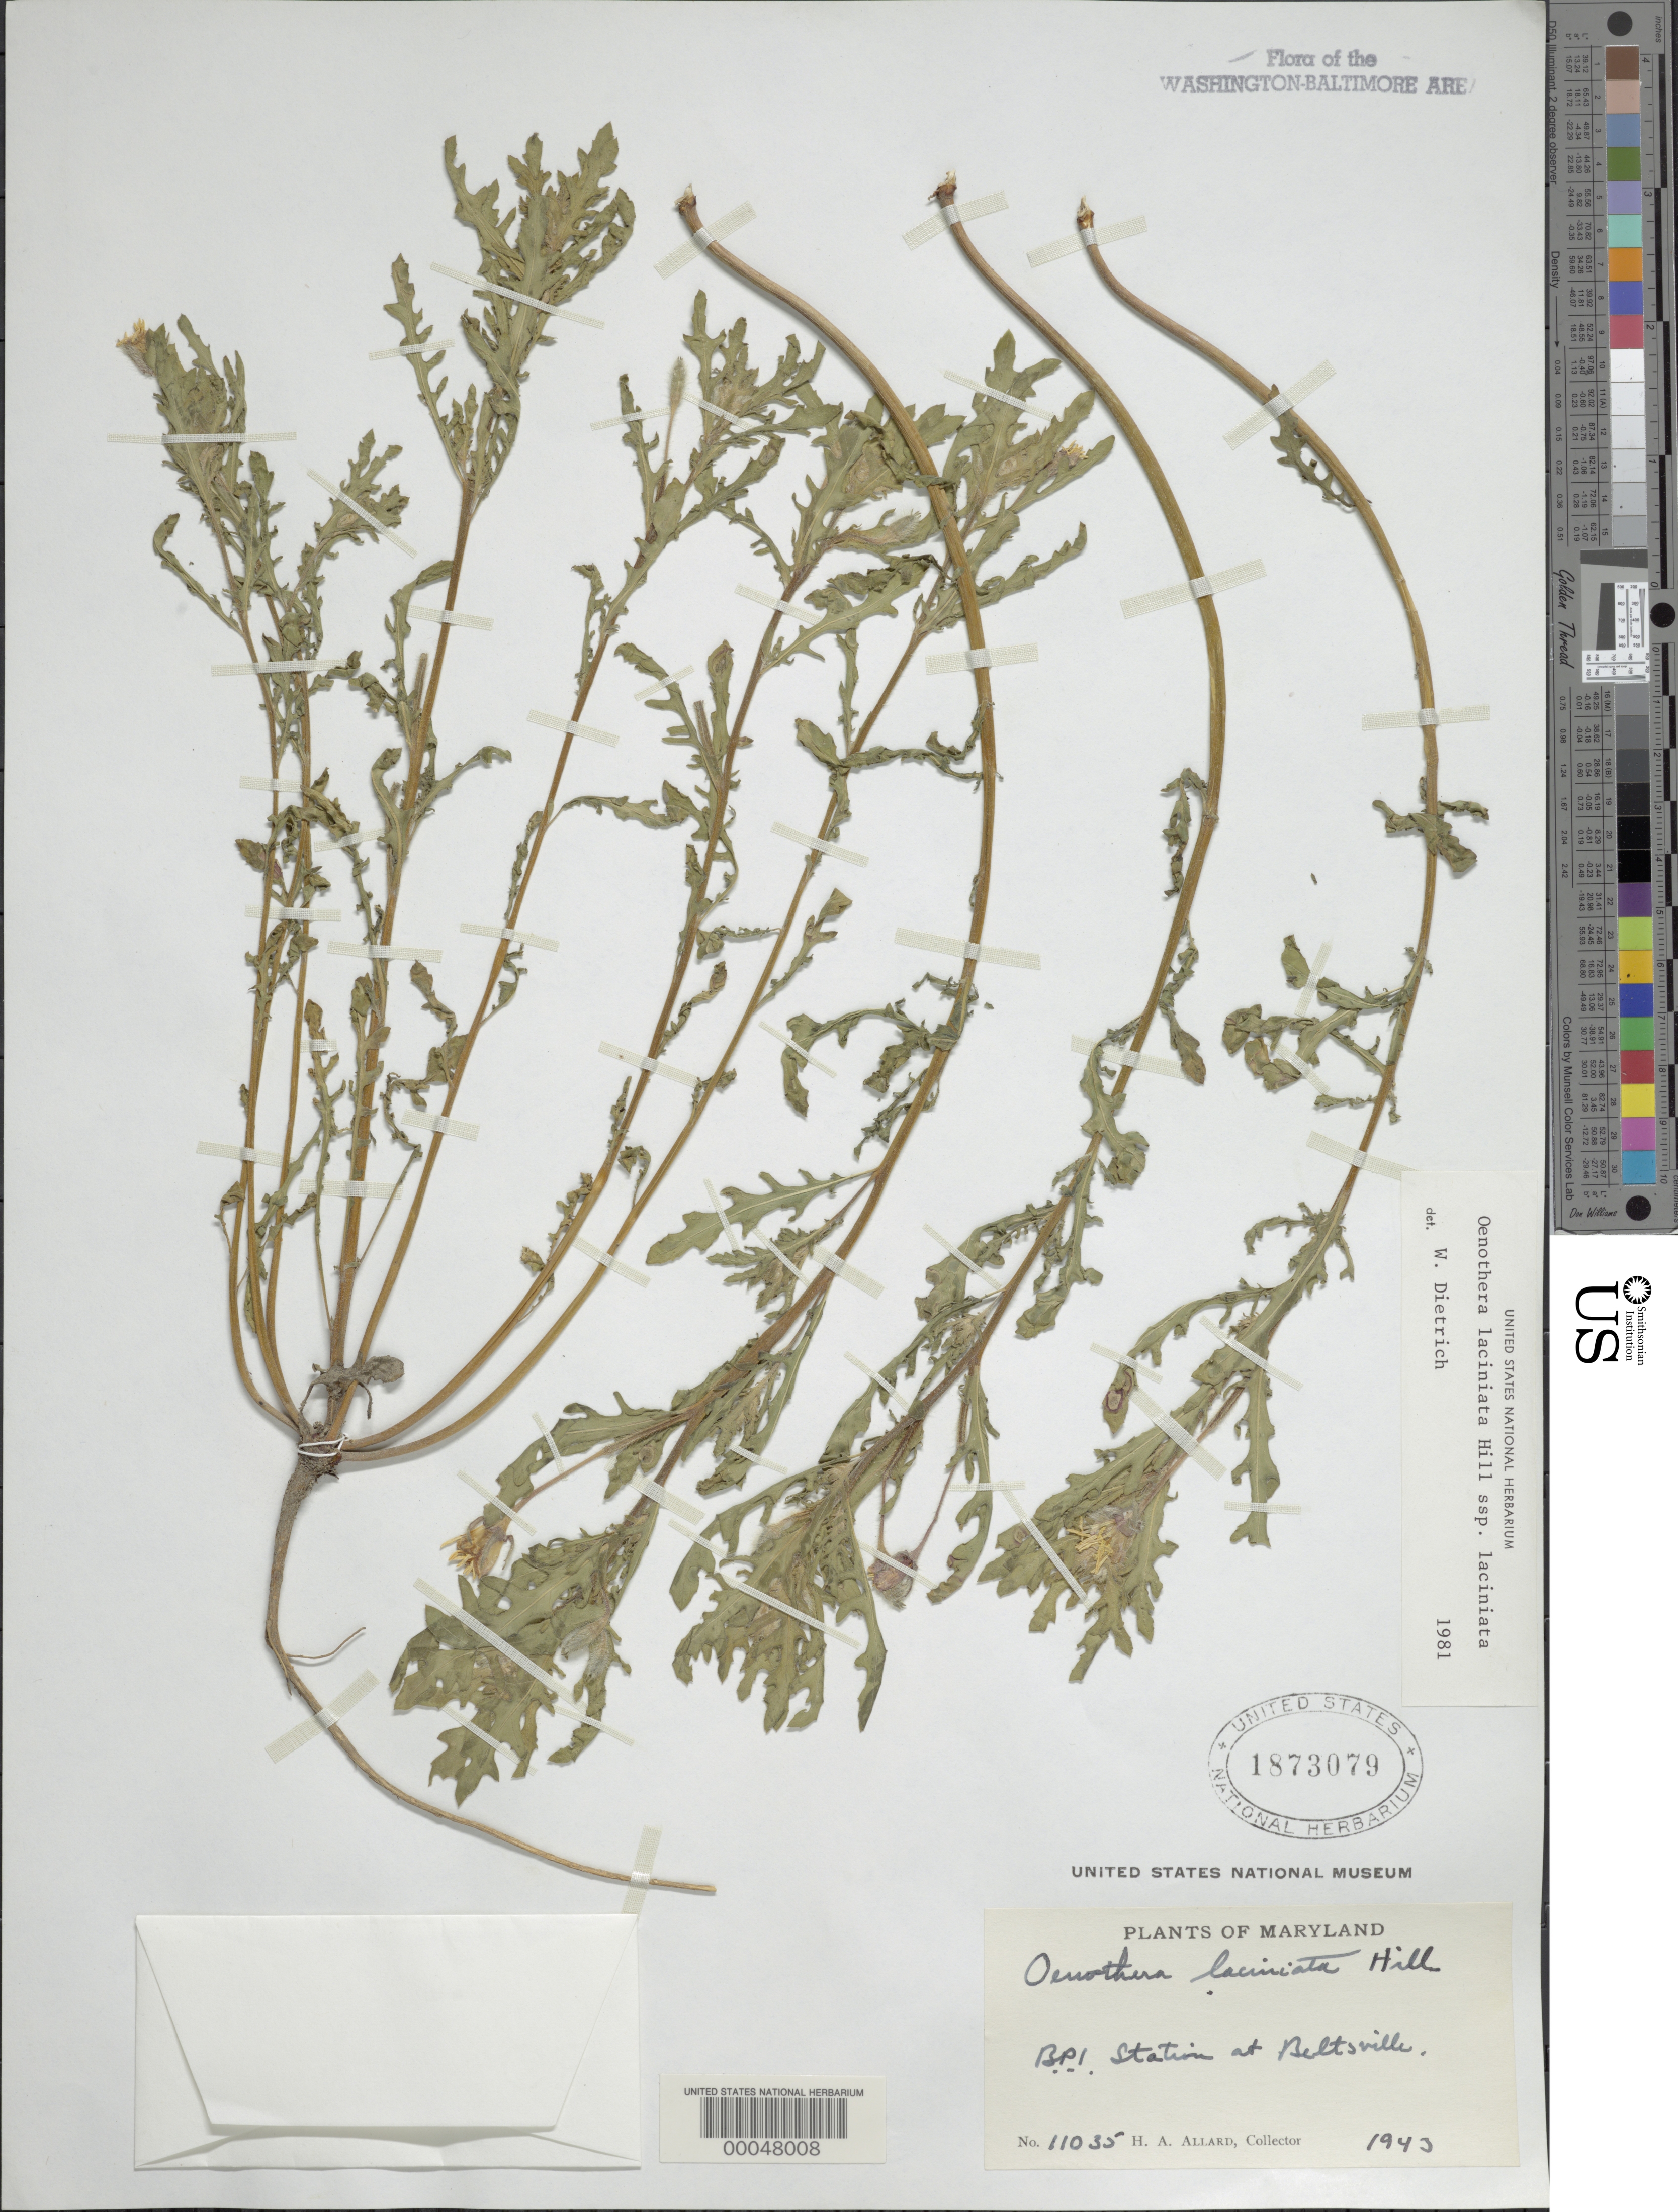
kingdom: Plantae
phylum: Tracheophyta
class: Magnoliopsida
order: Myrtales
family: Onagraceae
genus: Oenothera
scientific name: Oenothera laciniata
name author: Hill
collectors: H. A. Allard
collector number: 11035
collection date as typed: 1943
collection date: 1943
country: United States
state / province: Maryland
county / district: Prince George's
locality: B.P.I. Station at Beltsville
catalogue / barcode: US 1873079